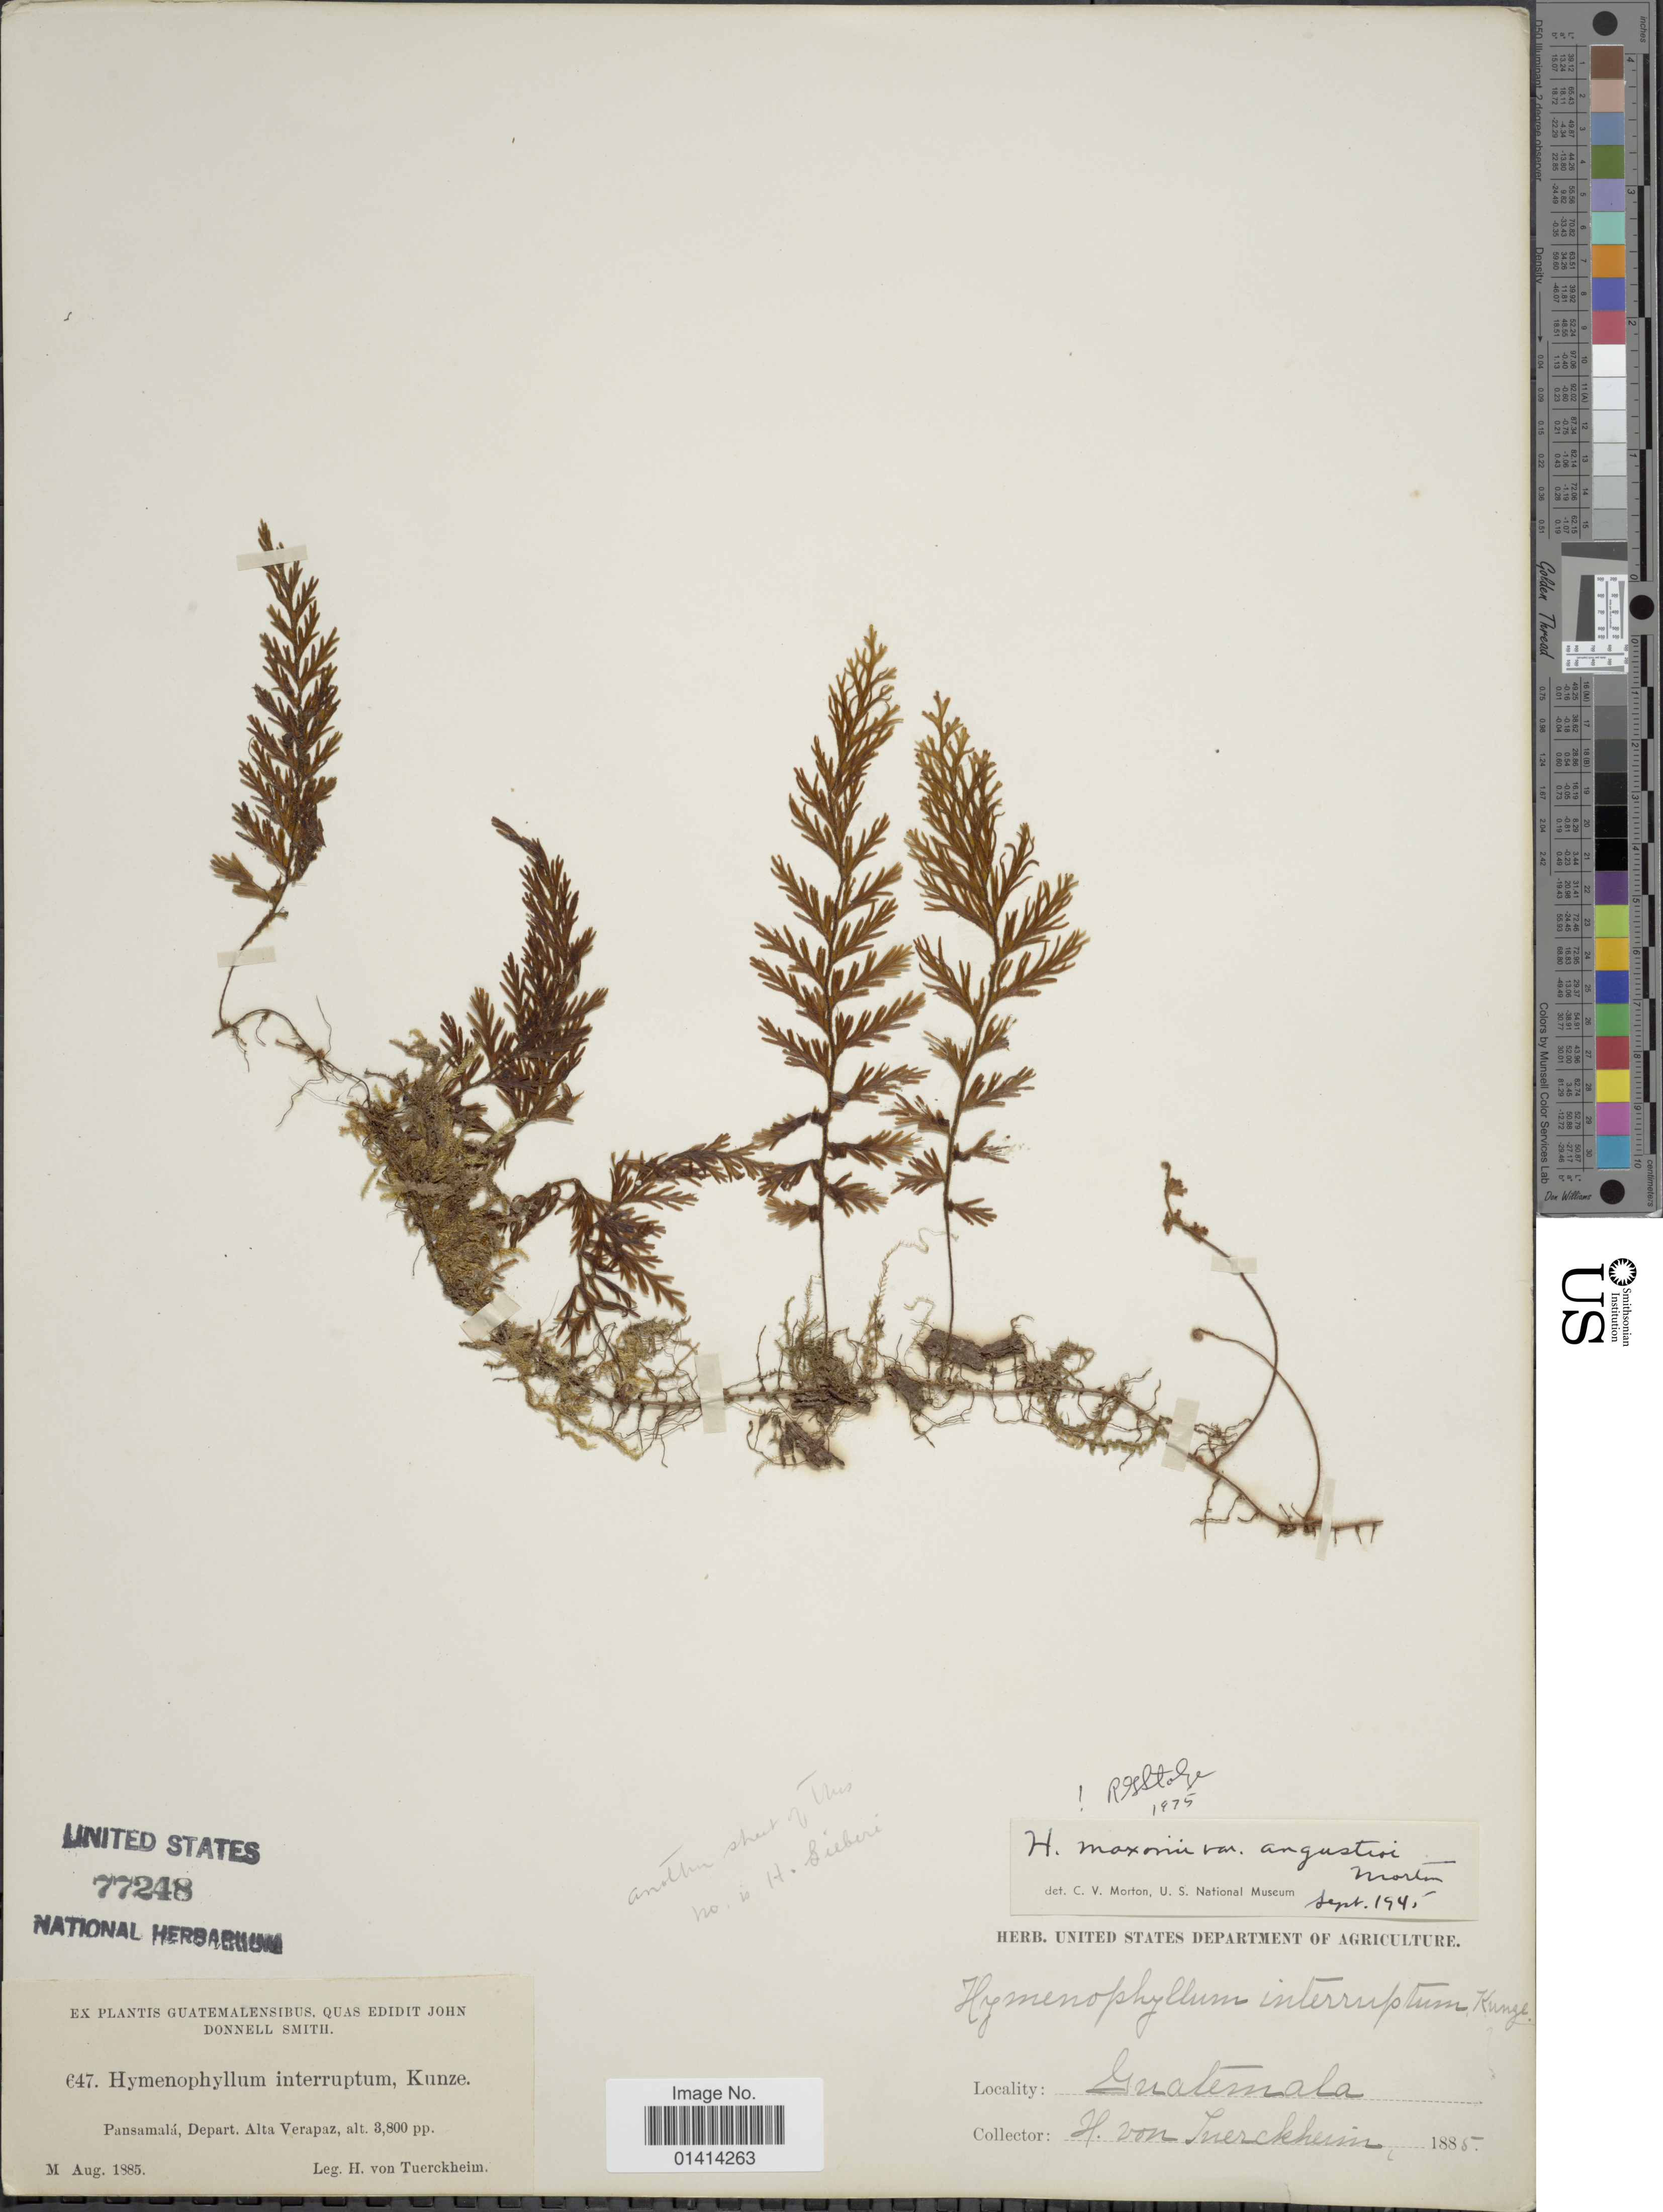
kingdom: Plantae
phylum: Tracheophyta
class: Polypodiopsida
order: Hymenophyllales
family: Hymenophyllaceae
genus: Hymenophyllum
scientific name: Hymenophyllum maxonii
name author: Christ ex C.V. Morton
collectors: H. von Türckheim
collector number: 647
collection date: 1885-08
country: Guatemala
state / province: Alta Verapaz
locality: Pansamalá, Depart Alta Verapaz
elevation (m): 1158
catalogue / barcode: US 77248